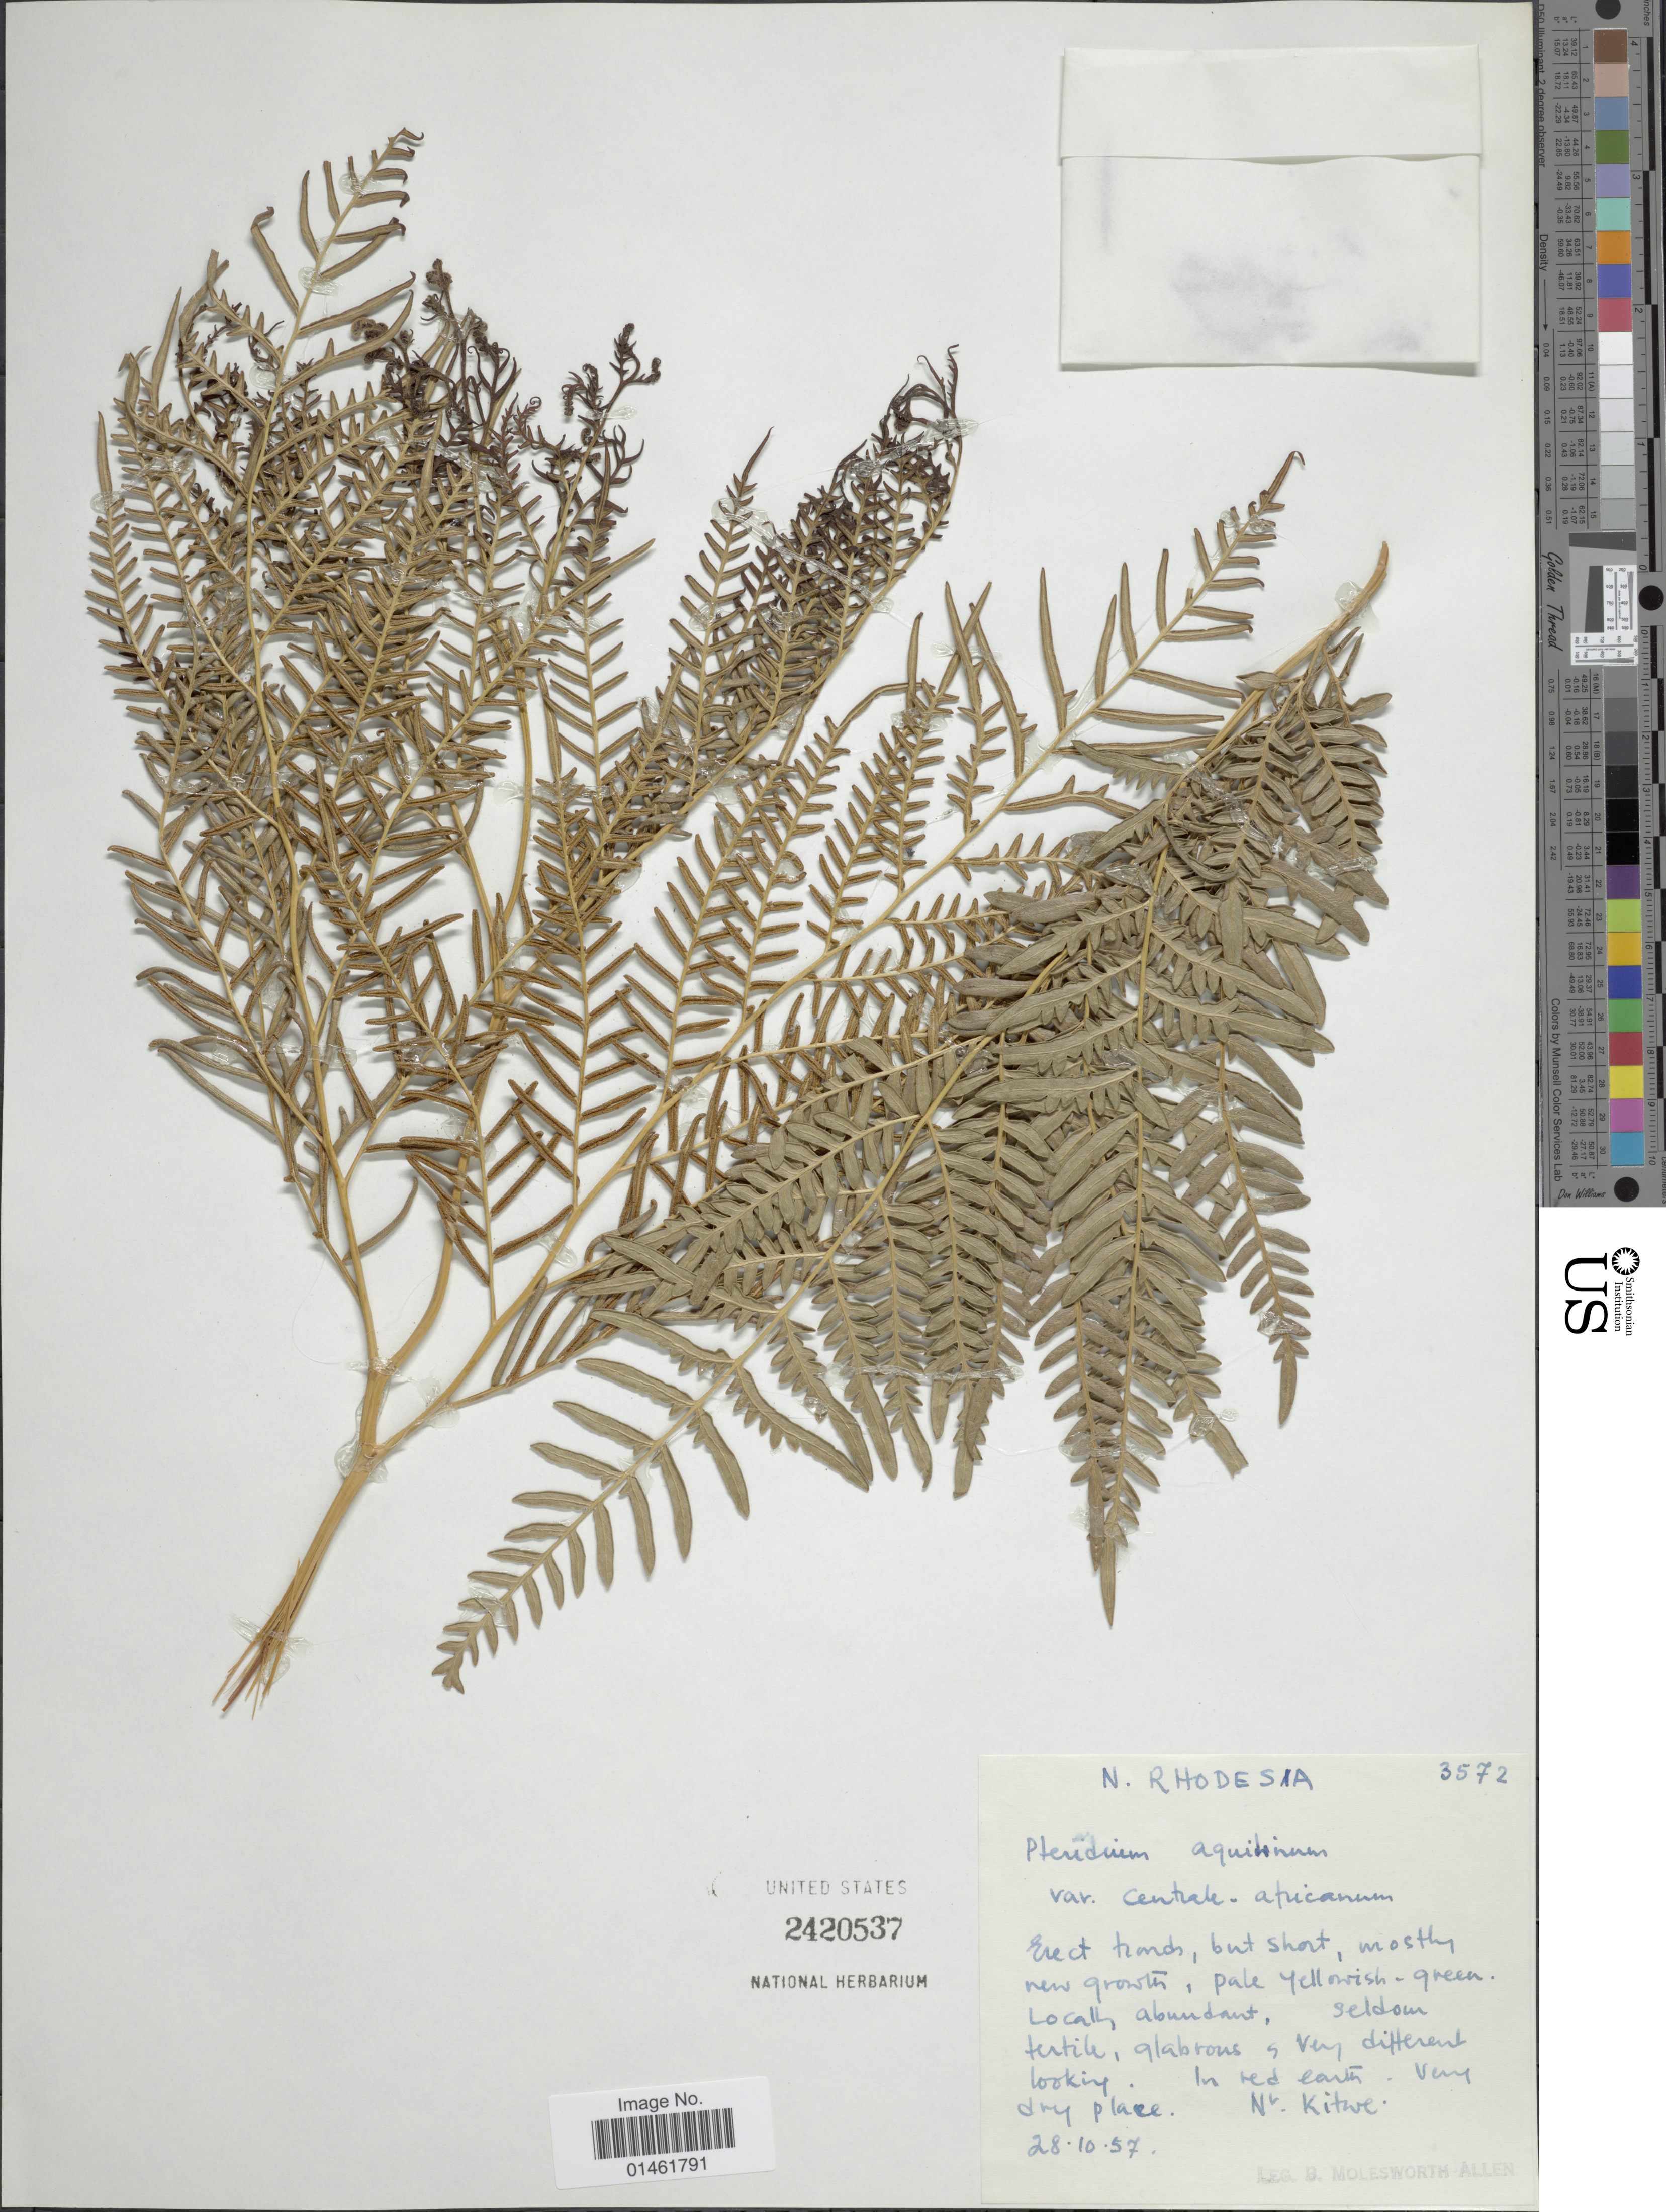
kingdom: Plantae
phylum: Tracheophyta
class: Polypodiopsida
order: Polypodiales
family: Dennstaedtiaceae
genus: Pteridium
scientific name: Pteridium aquilinum var. africanum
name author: (L.) Kuhn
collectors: B. E. G. Molesworth-Allen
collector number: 3572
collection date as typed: Transcribed d/m/y: 28/10/57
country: Zambia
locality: N. Rhodesia, Nr. Kitwe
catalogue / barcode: US 2420537